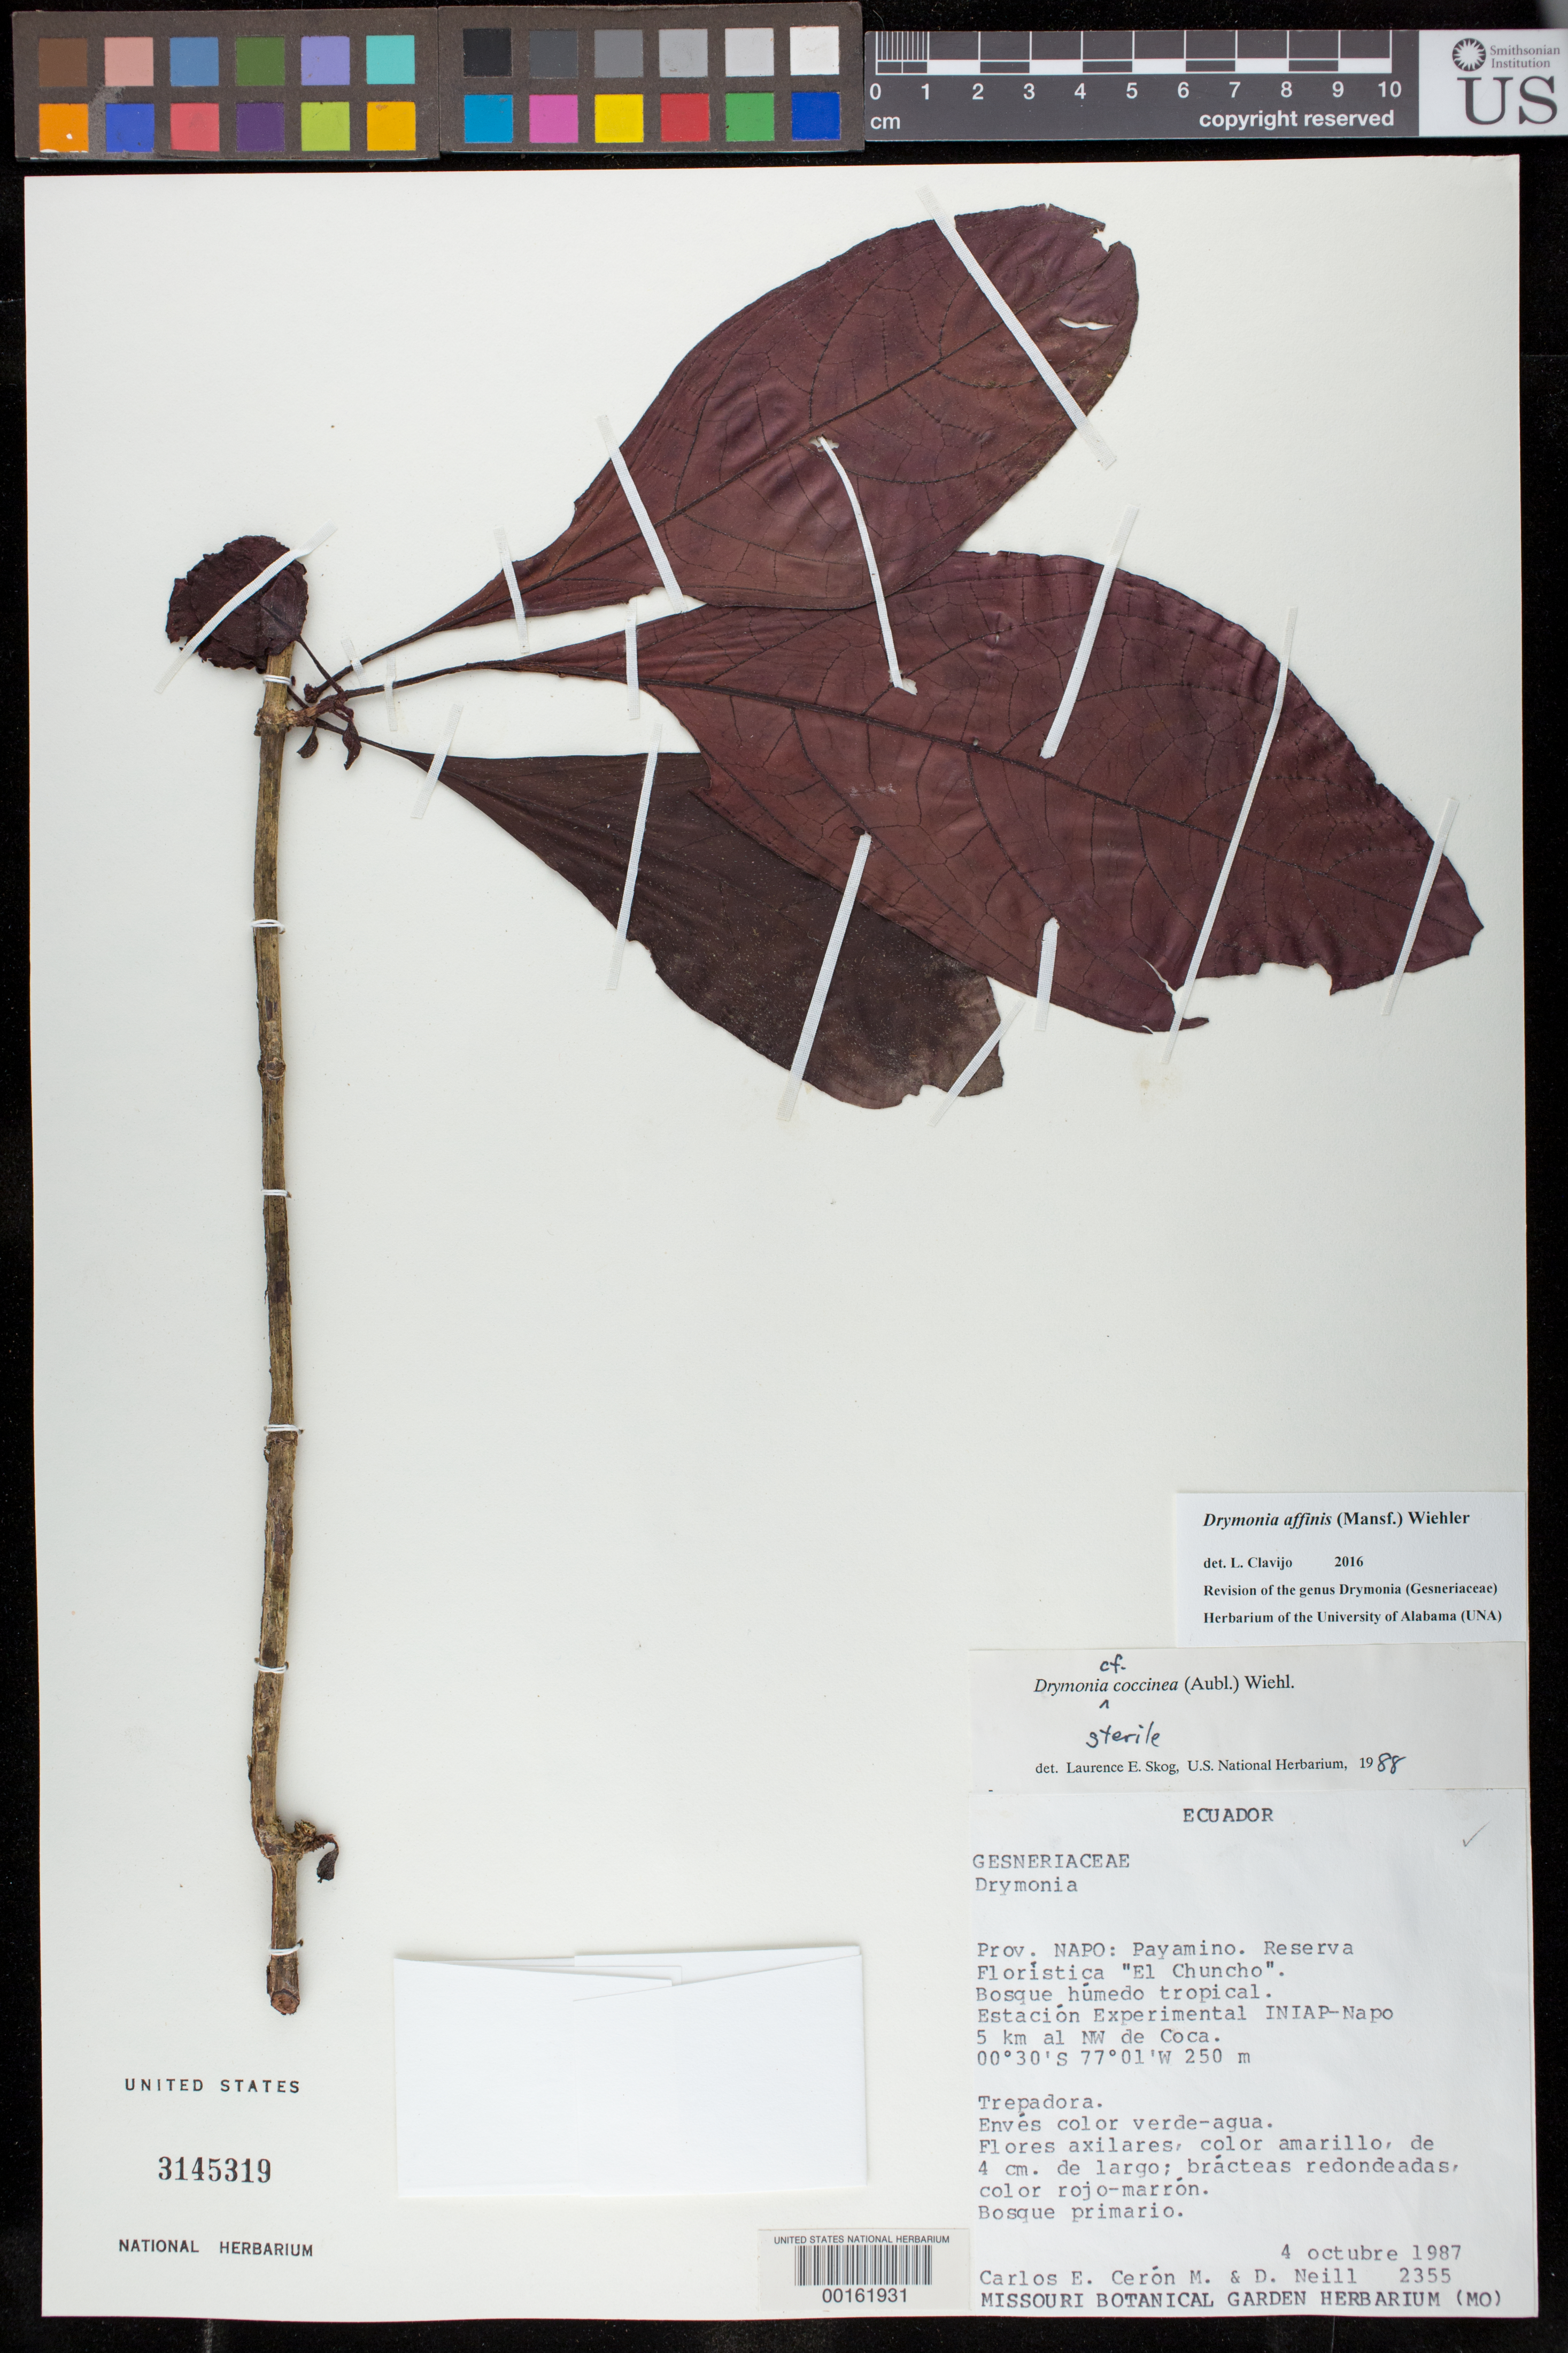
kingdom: Plantae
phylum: Tracheophyta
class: Magnoliopsida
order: Lamiales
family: Gesneriaceae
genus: Drymonia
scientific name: Drymonia affinis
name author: (Mansf.) Wiehler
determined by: Clavijo, L.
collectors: C. E. Cerón M. & D. A. Neill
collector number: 2355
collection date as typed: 04 Oct 1987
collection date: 1987-10-04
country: Ecuador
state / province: Napo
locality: Payamino, Reserva Florística "El Chunco", Estación Experimental INIAP-Napo, 5 km al NW de Coca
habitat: Humid tropical forest, primary forest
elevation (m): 250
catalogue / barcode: US 3145319